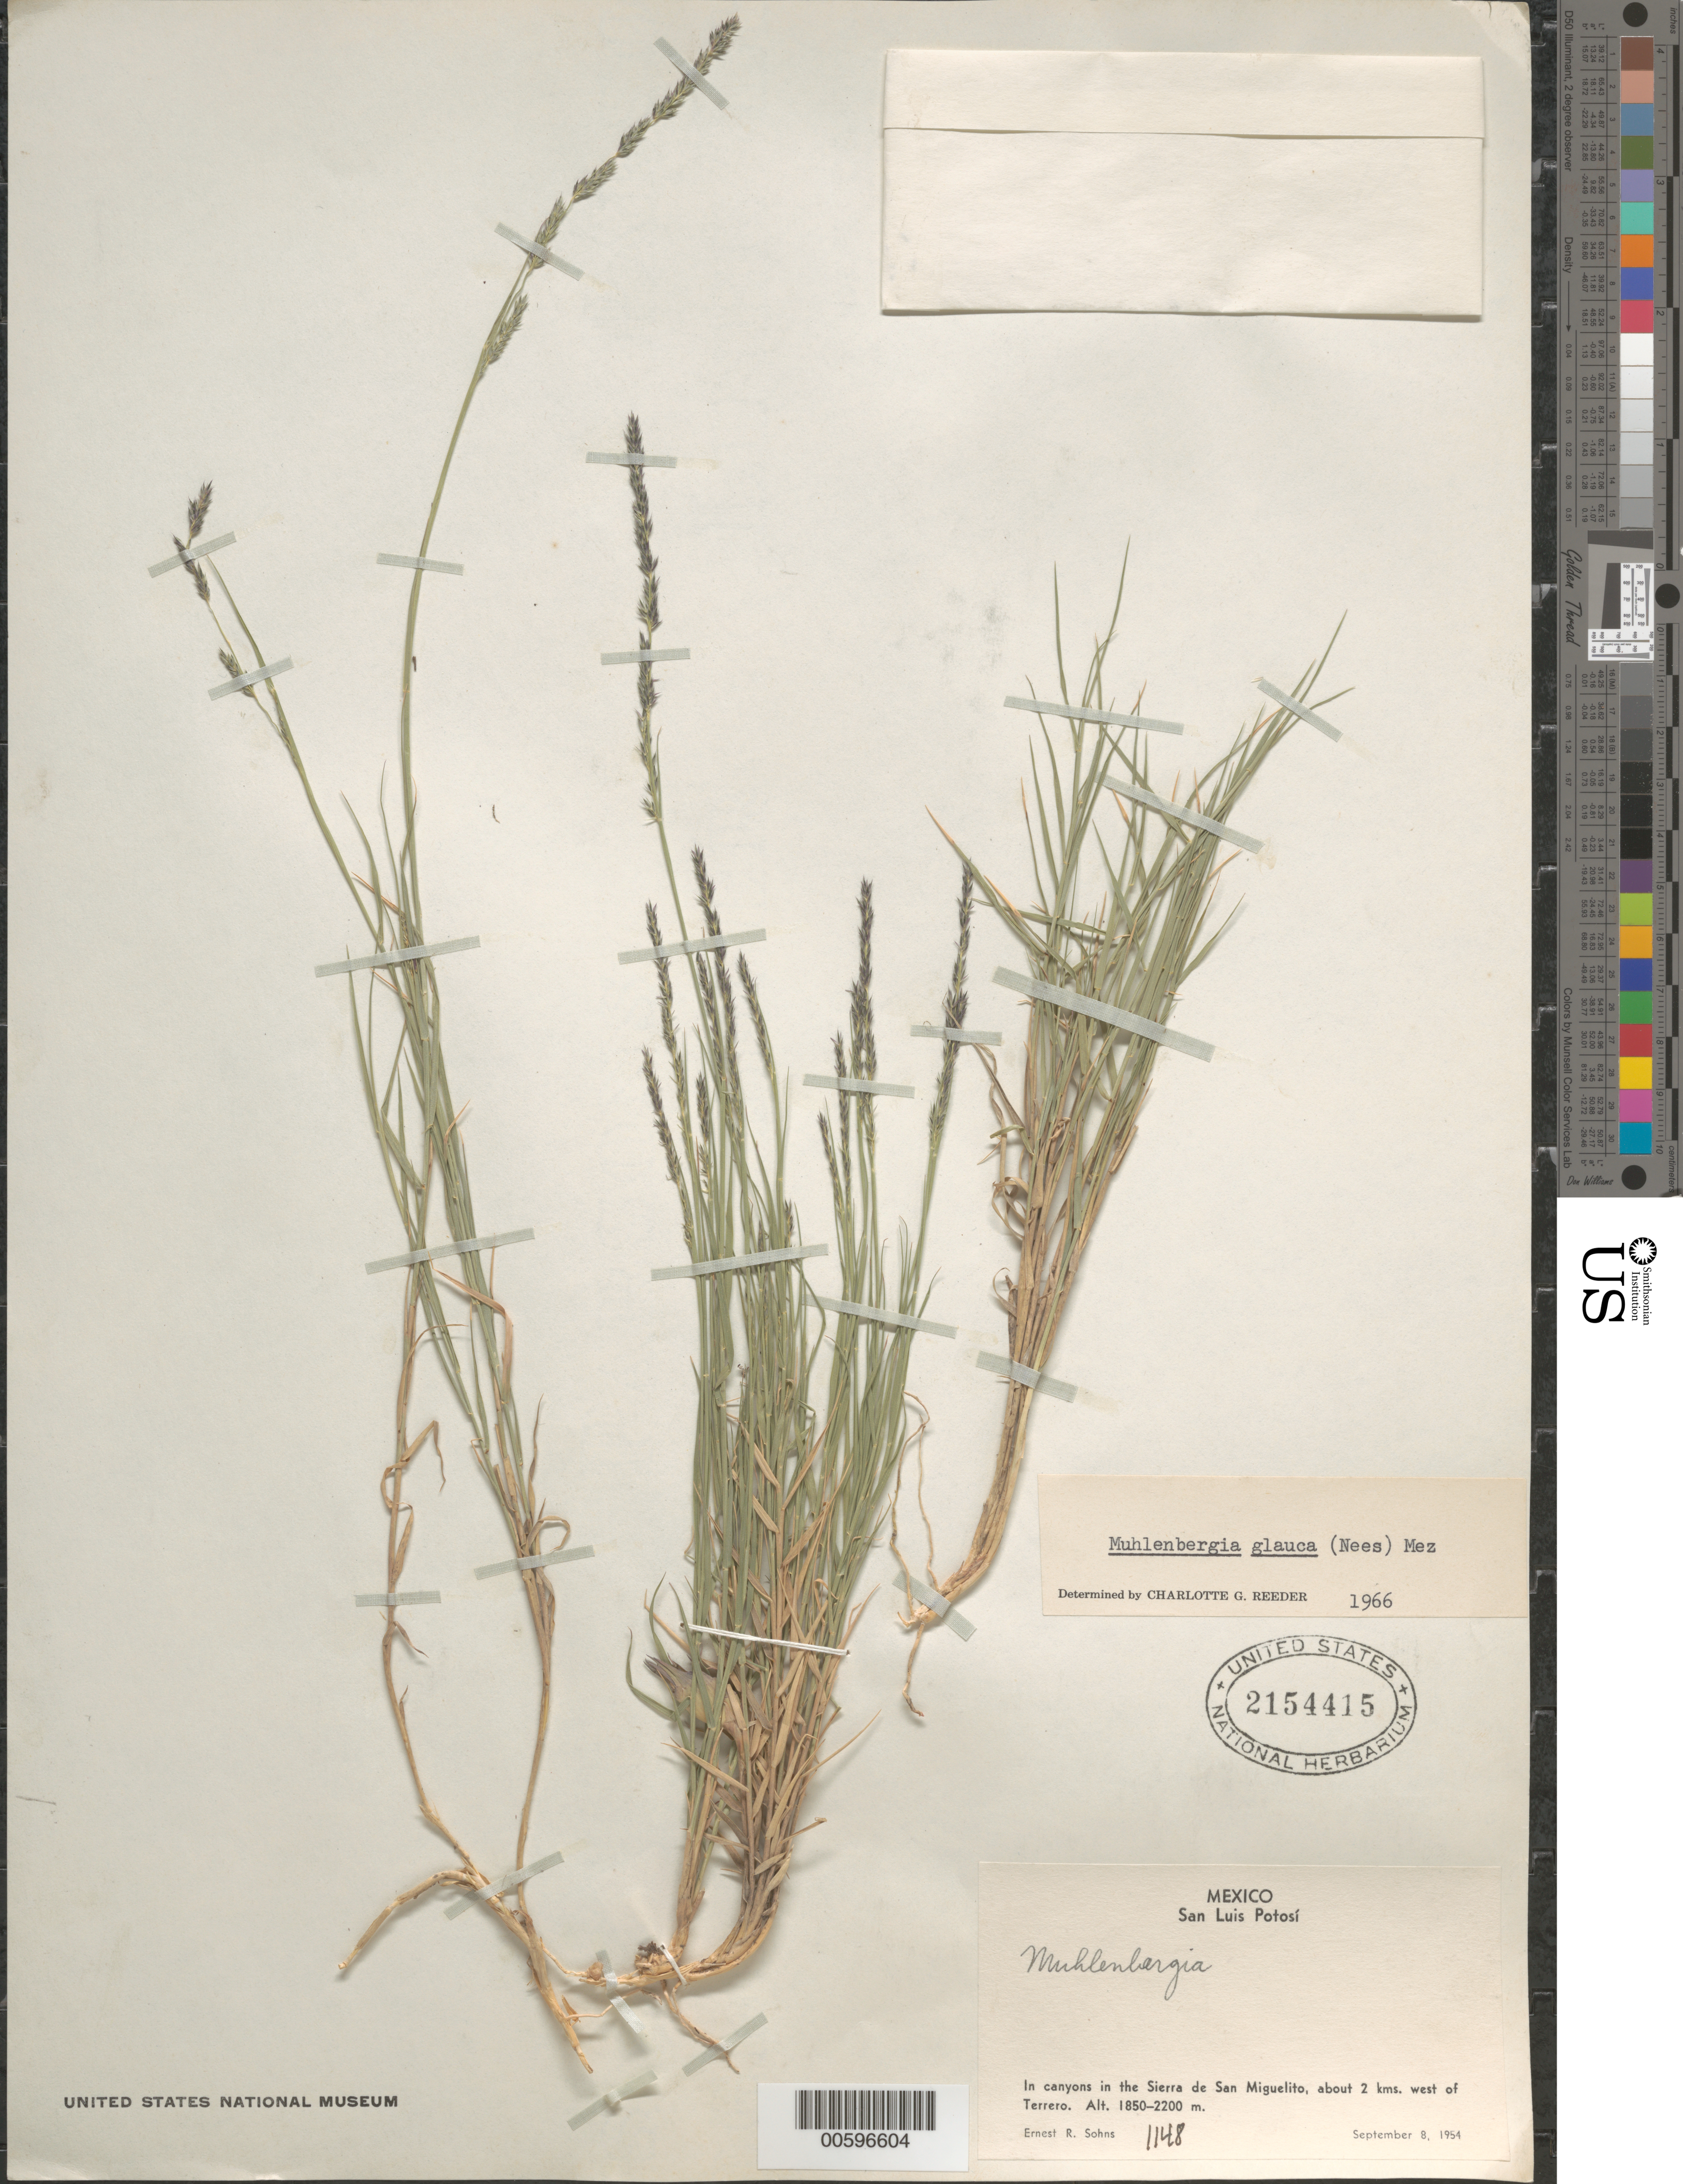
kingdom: Plantae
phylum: Tracheophyta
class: Liliopsida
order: Poales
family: Poaceae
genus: Muhlenbergia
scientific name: Muhlenbergia glauca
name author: (Nees) Mez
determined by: Reeder, C. G., (ARIZ)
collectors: E. R. Sohns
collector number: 1148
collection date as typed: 8 Sep 1954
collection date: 1954-09-08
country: Mexico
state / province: San Luis Potosi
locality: Sierra de San Miguelito, ca. 2 km W of Terrero.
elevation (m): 1850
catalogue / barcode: US 2154415